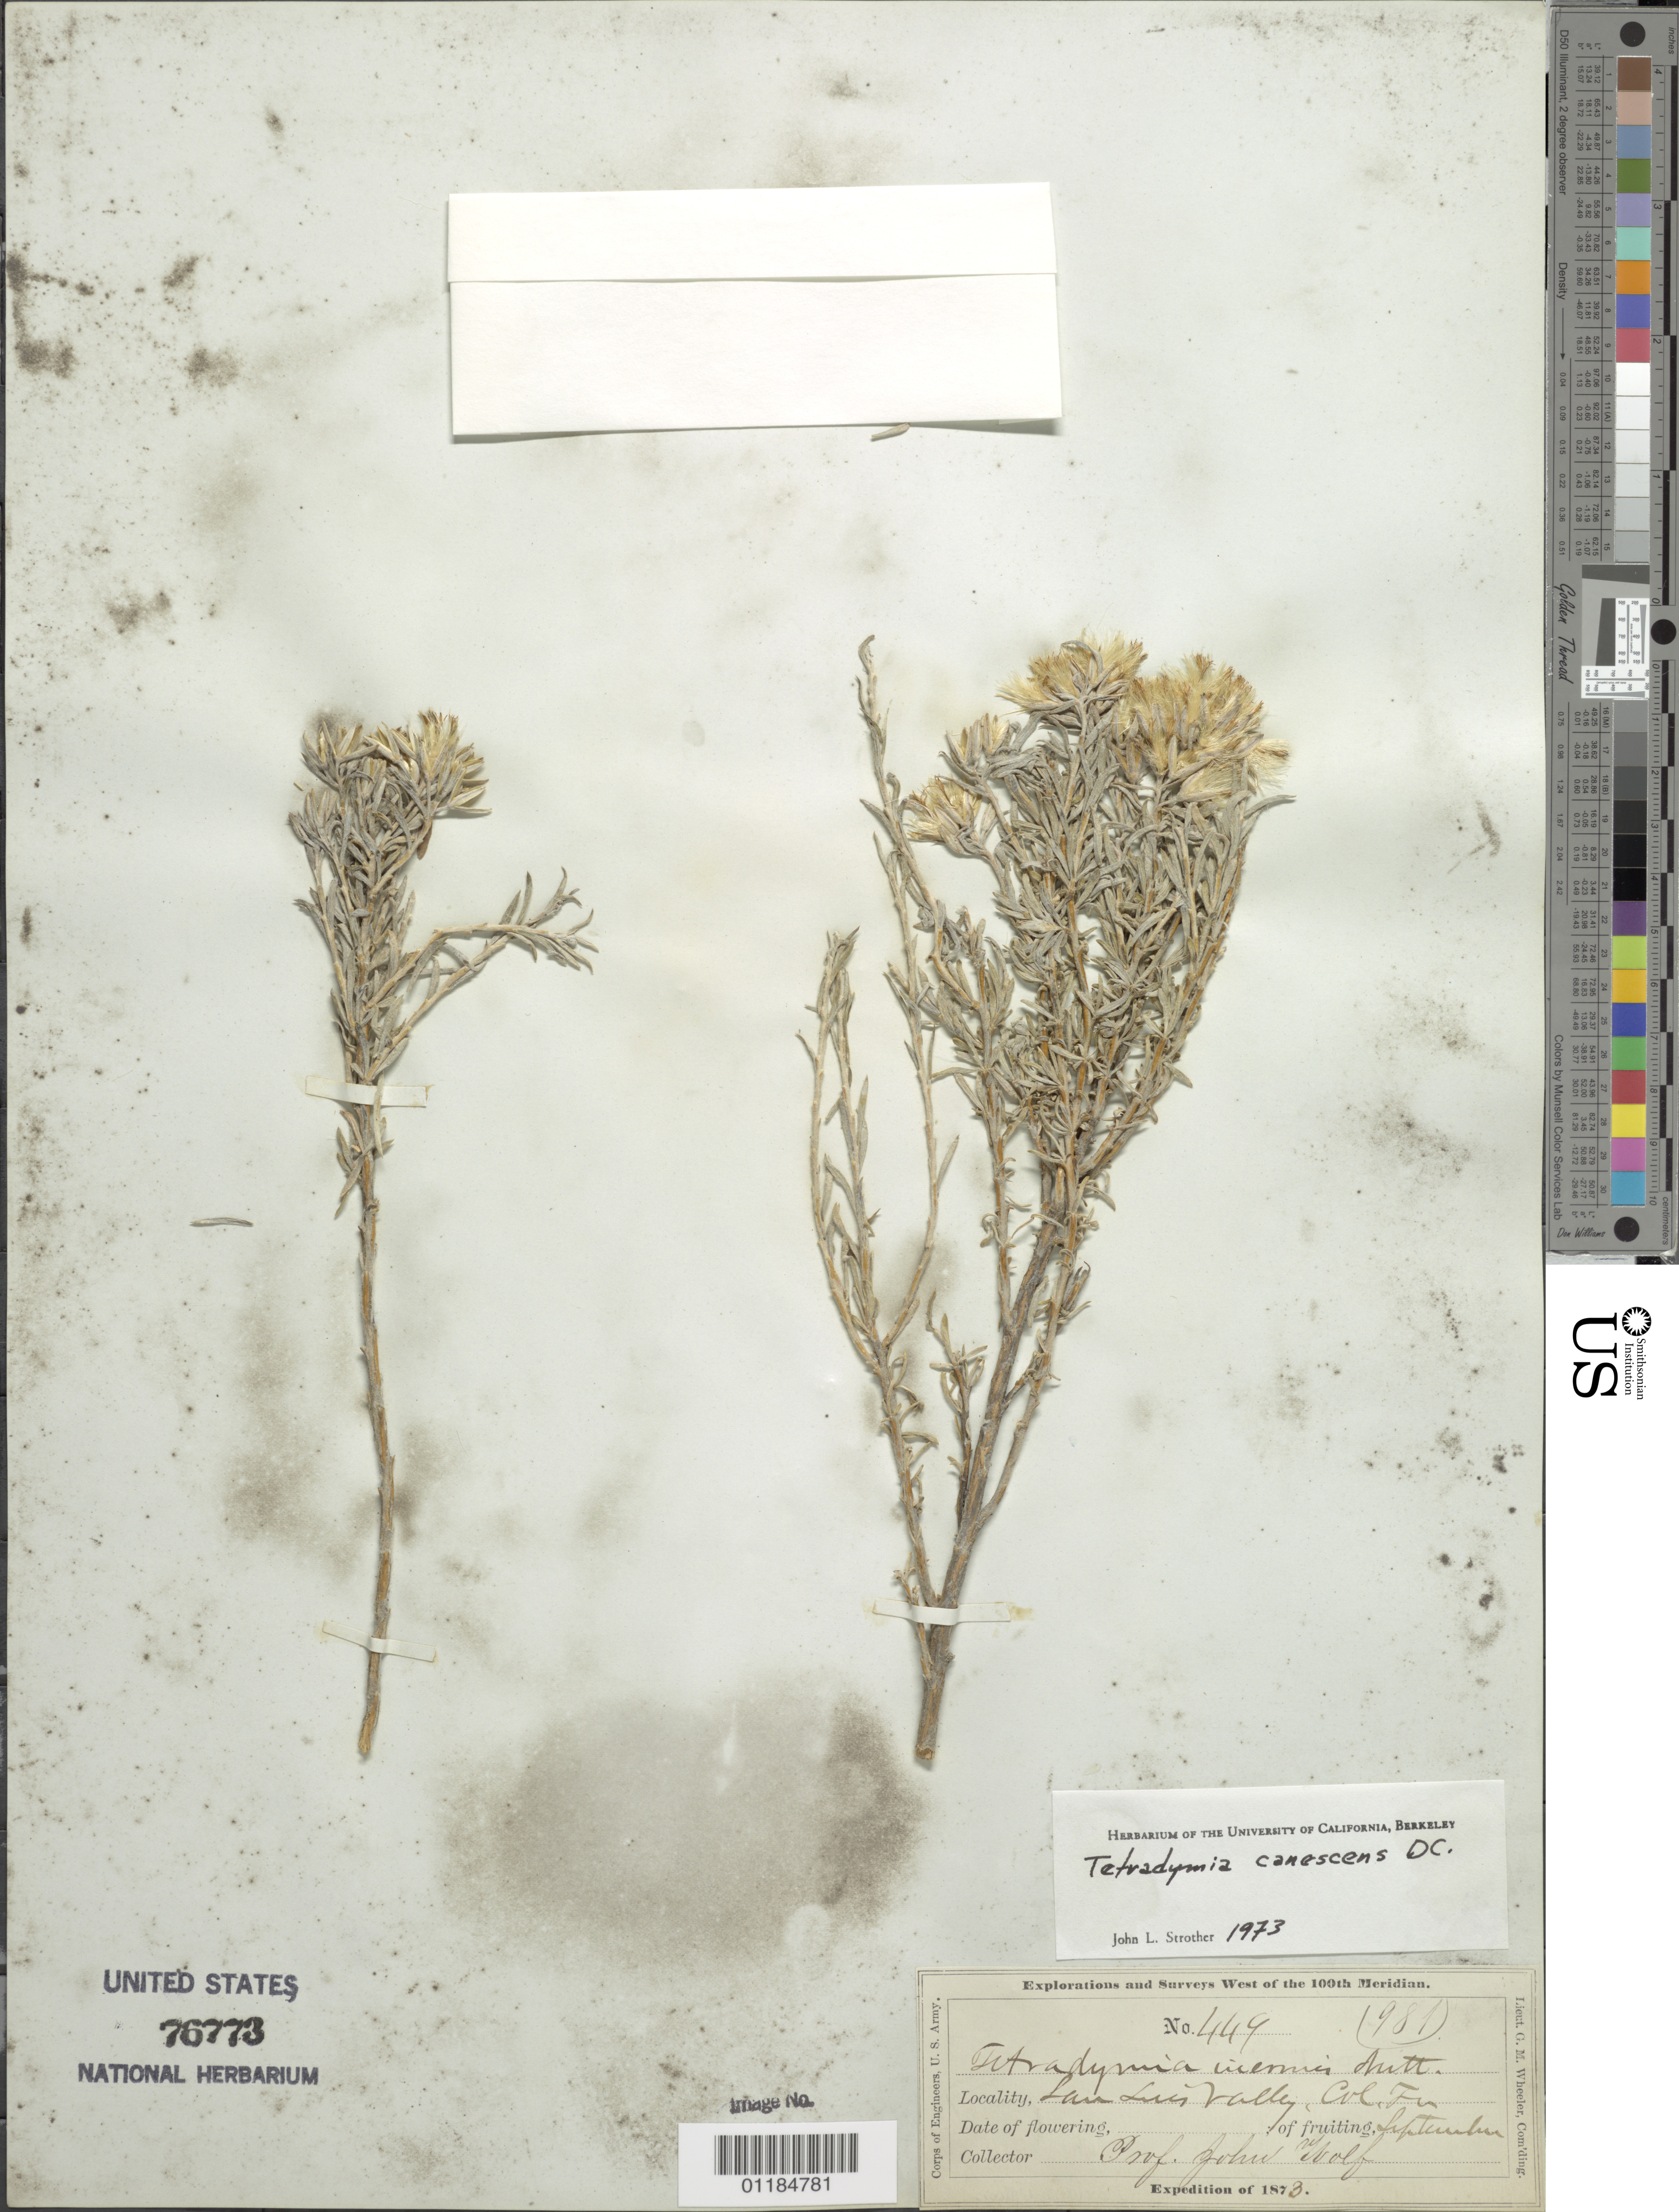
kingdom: Plantae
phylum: Tracheophyta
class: Magnoliopsida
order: Asterales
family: Asteraceae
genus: Tetradymia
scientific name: Tetradymia canescens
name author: DC.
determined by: Strother, J. L., (UC), University of California Berkeley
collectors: J. Wolf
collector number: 449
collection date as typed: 1873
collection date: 1873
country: United States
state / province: Colorado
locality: San Luis Valley, Col. Ter.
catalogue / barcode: US 76773